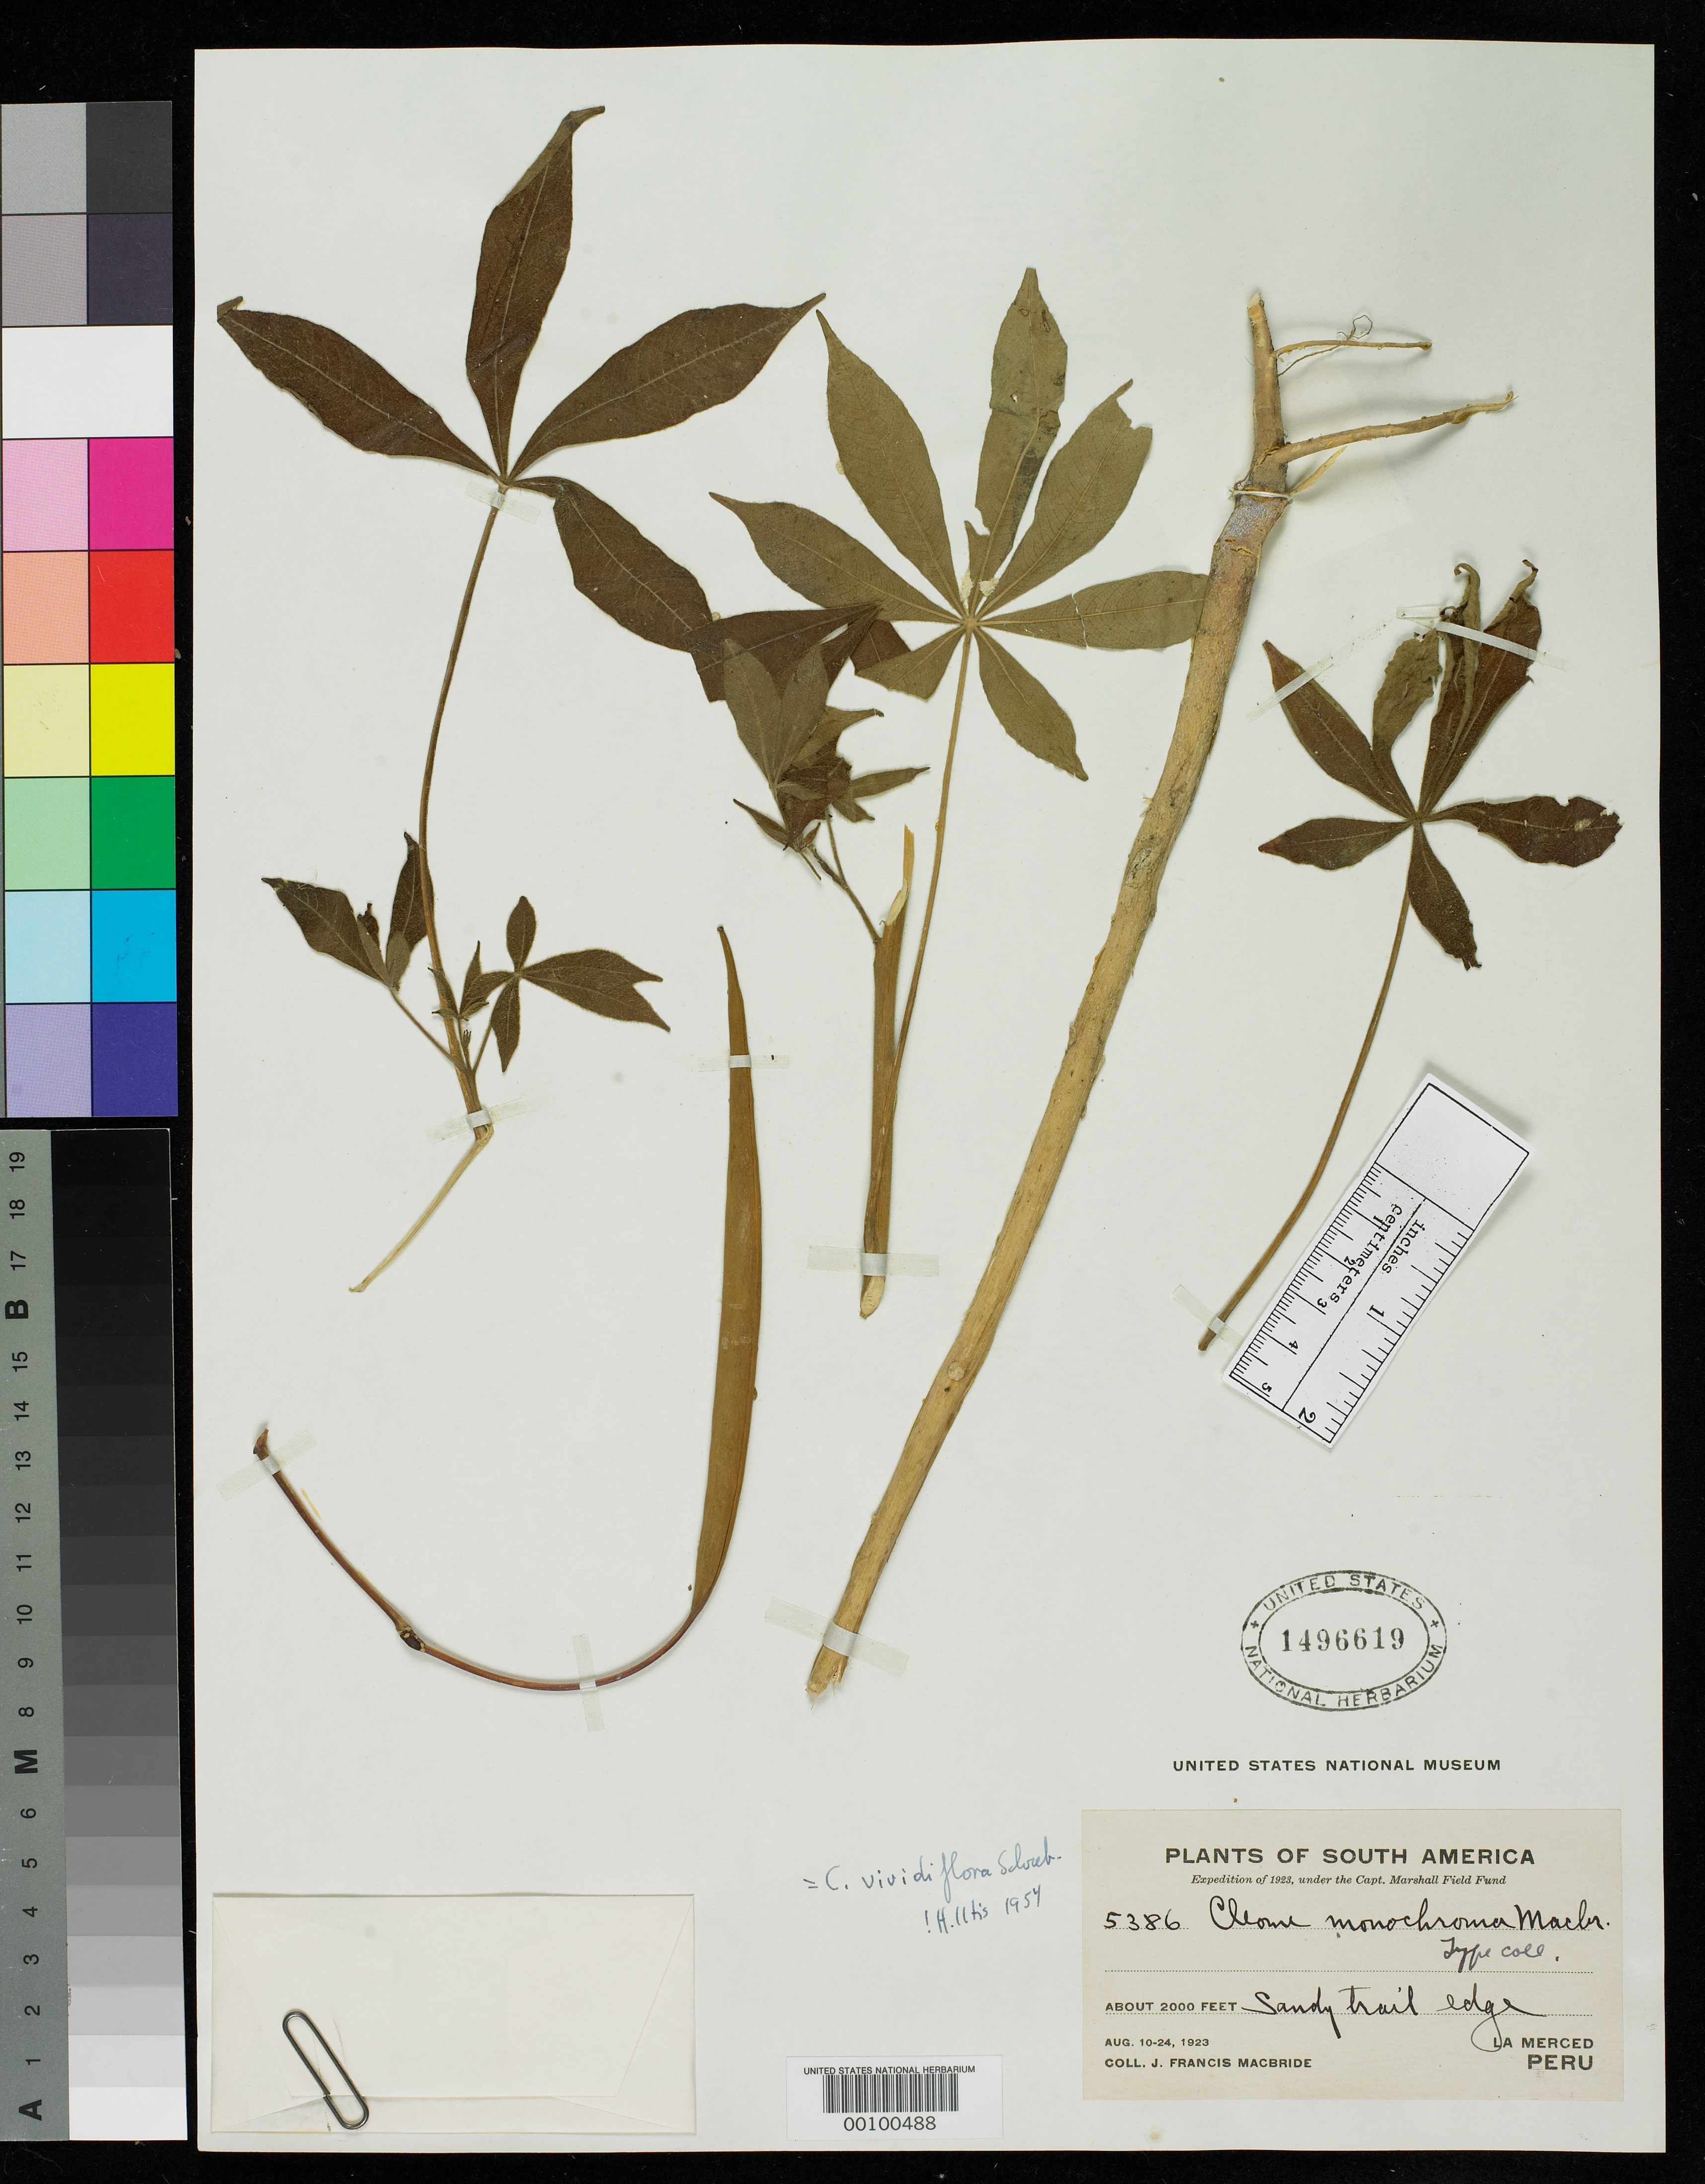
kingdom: Plantae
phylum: Tracheophyta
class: Magnoliopsida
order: Brassicales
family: Cleomaceae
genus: Cleome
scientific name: Cleome monochroma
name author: J.F. Macbr.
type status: Isotype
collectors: J. F. Macbride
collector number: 5386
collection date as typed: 10 Apr 1923 to 24 Apr 1923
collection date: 1923-04-10/1923-04-24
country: Peru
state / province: Junín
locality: La Merced.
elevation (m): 610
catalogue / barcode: US 1496619